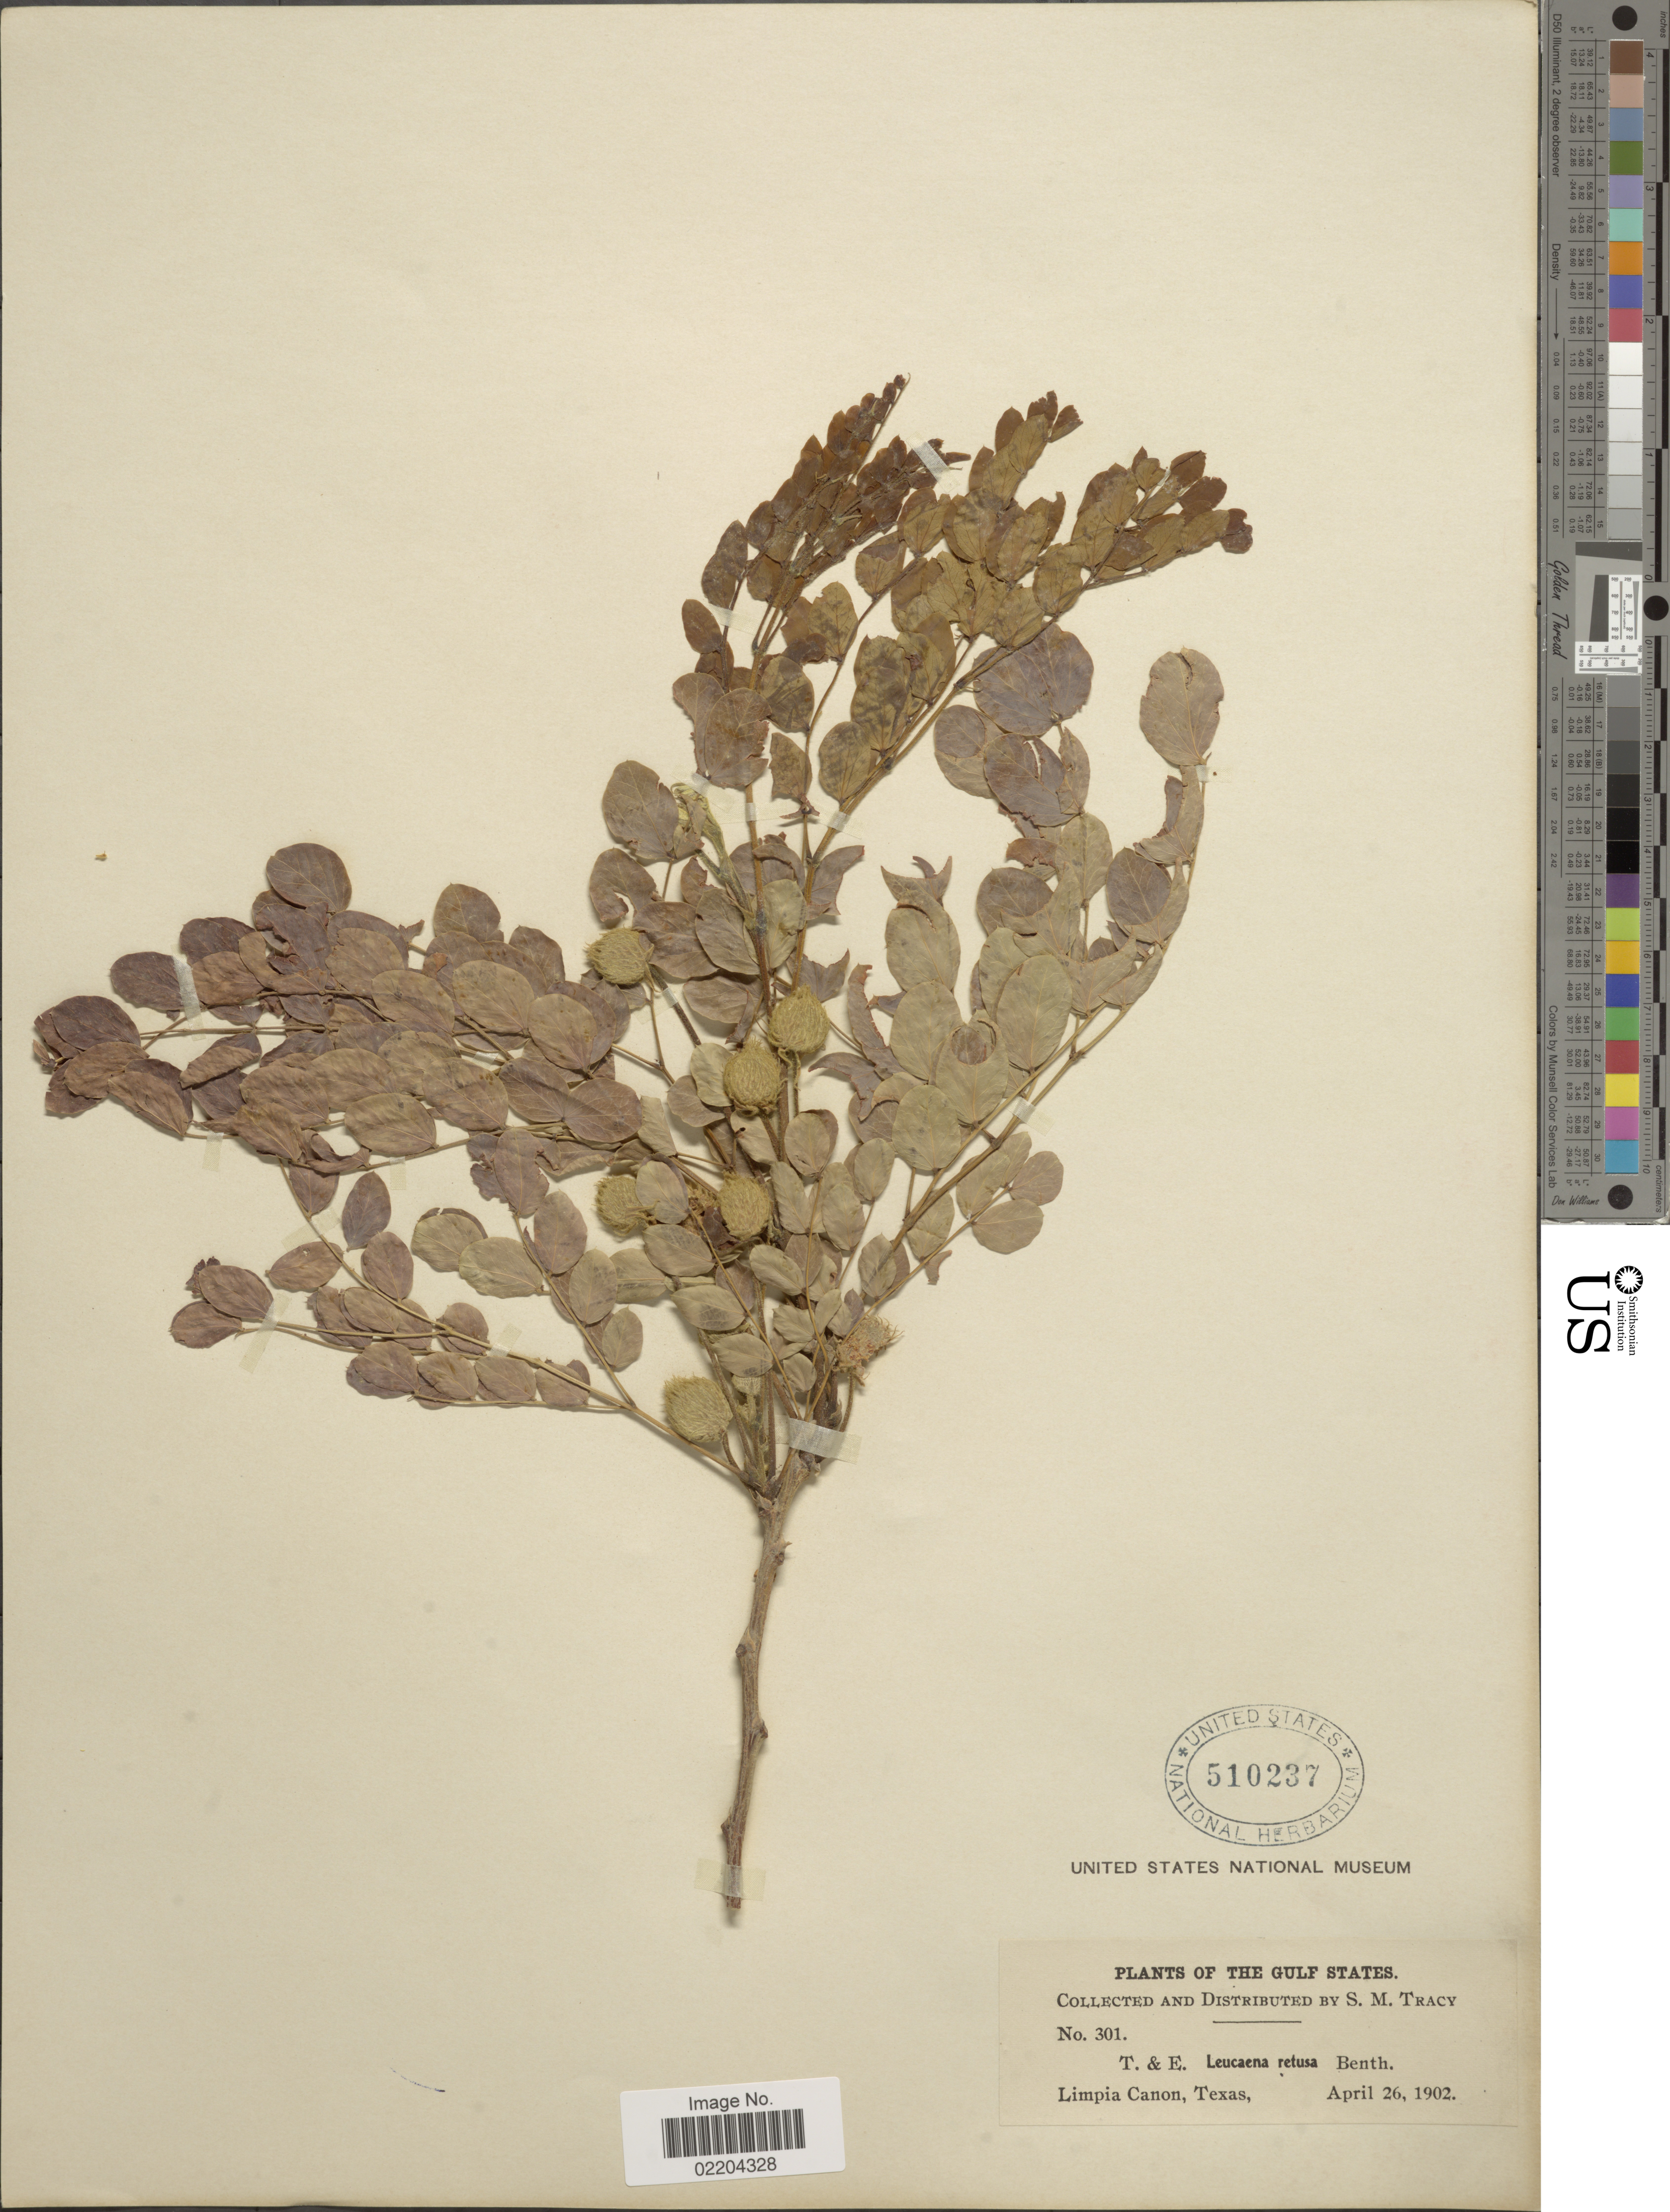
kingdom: Plantae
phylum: Tracheophyta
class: Magnoliopsida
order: Fabales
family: Fabaceae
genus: Leucaena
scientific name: Leucaena retusa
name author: Benth. in A. Gray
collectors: S. M. Tracy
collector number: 301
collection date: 1902-04-26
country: United States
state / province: Texas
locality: Gulf States, Limpia Canon, Texas.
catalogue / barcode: US 510237